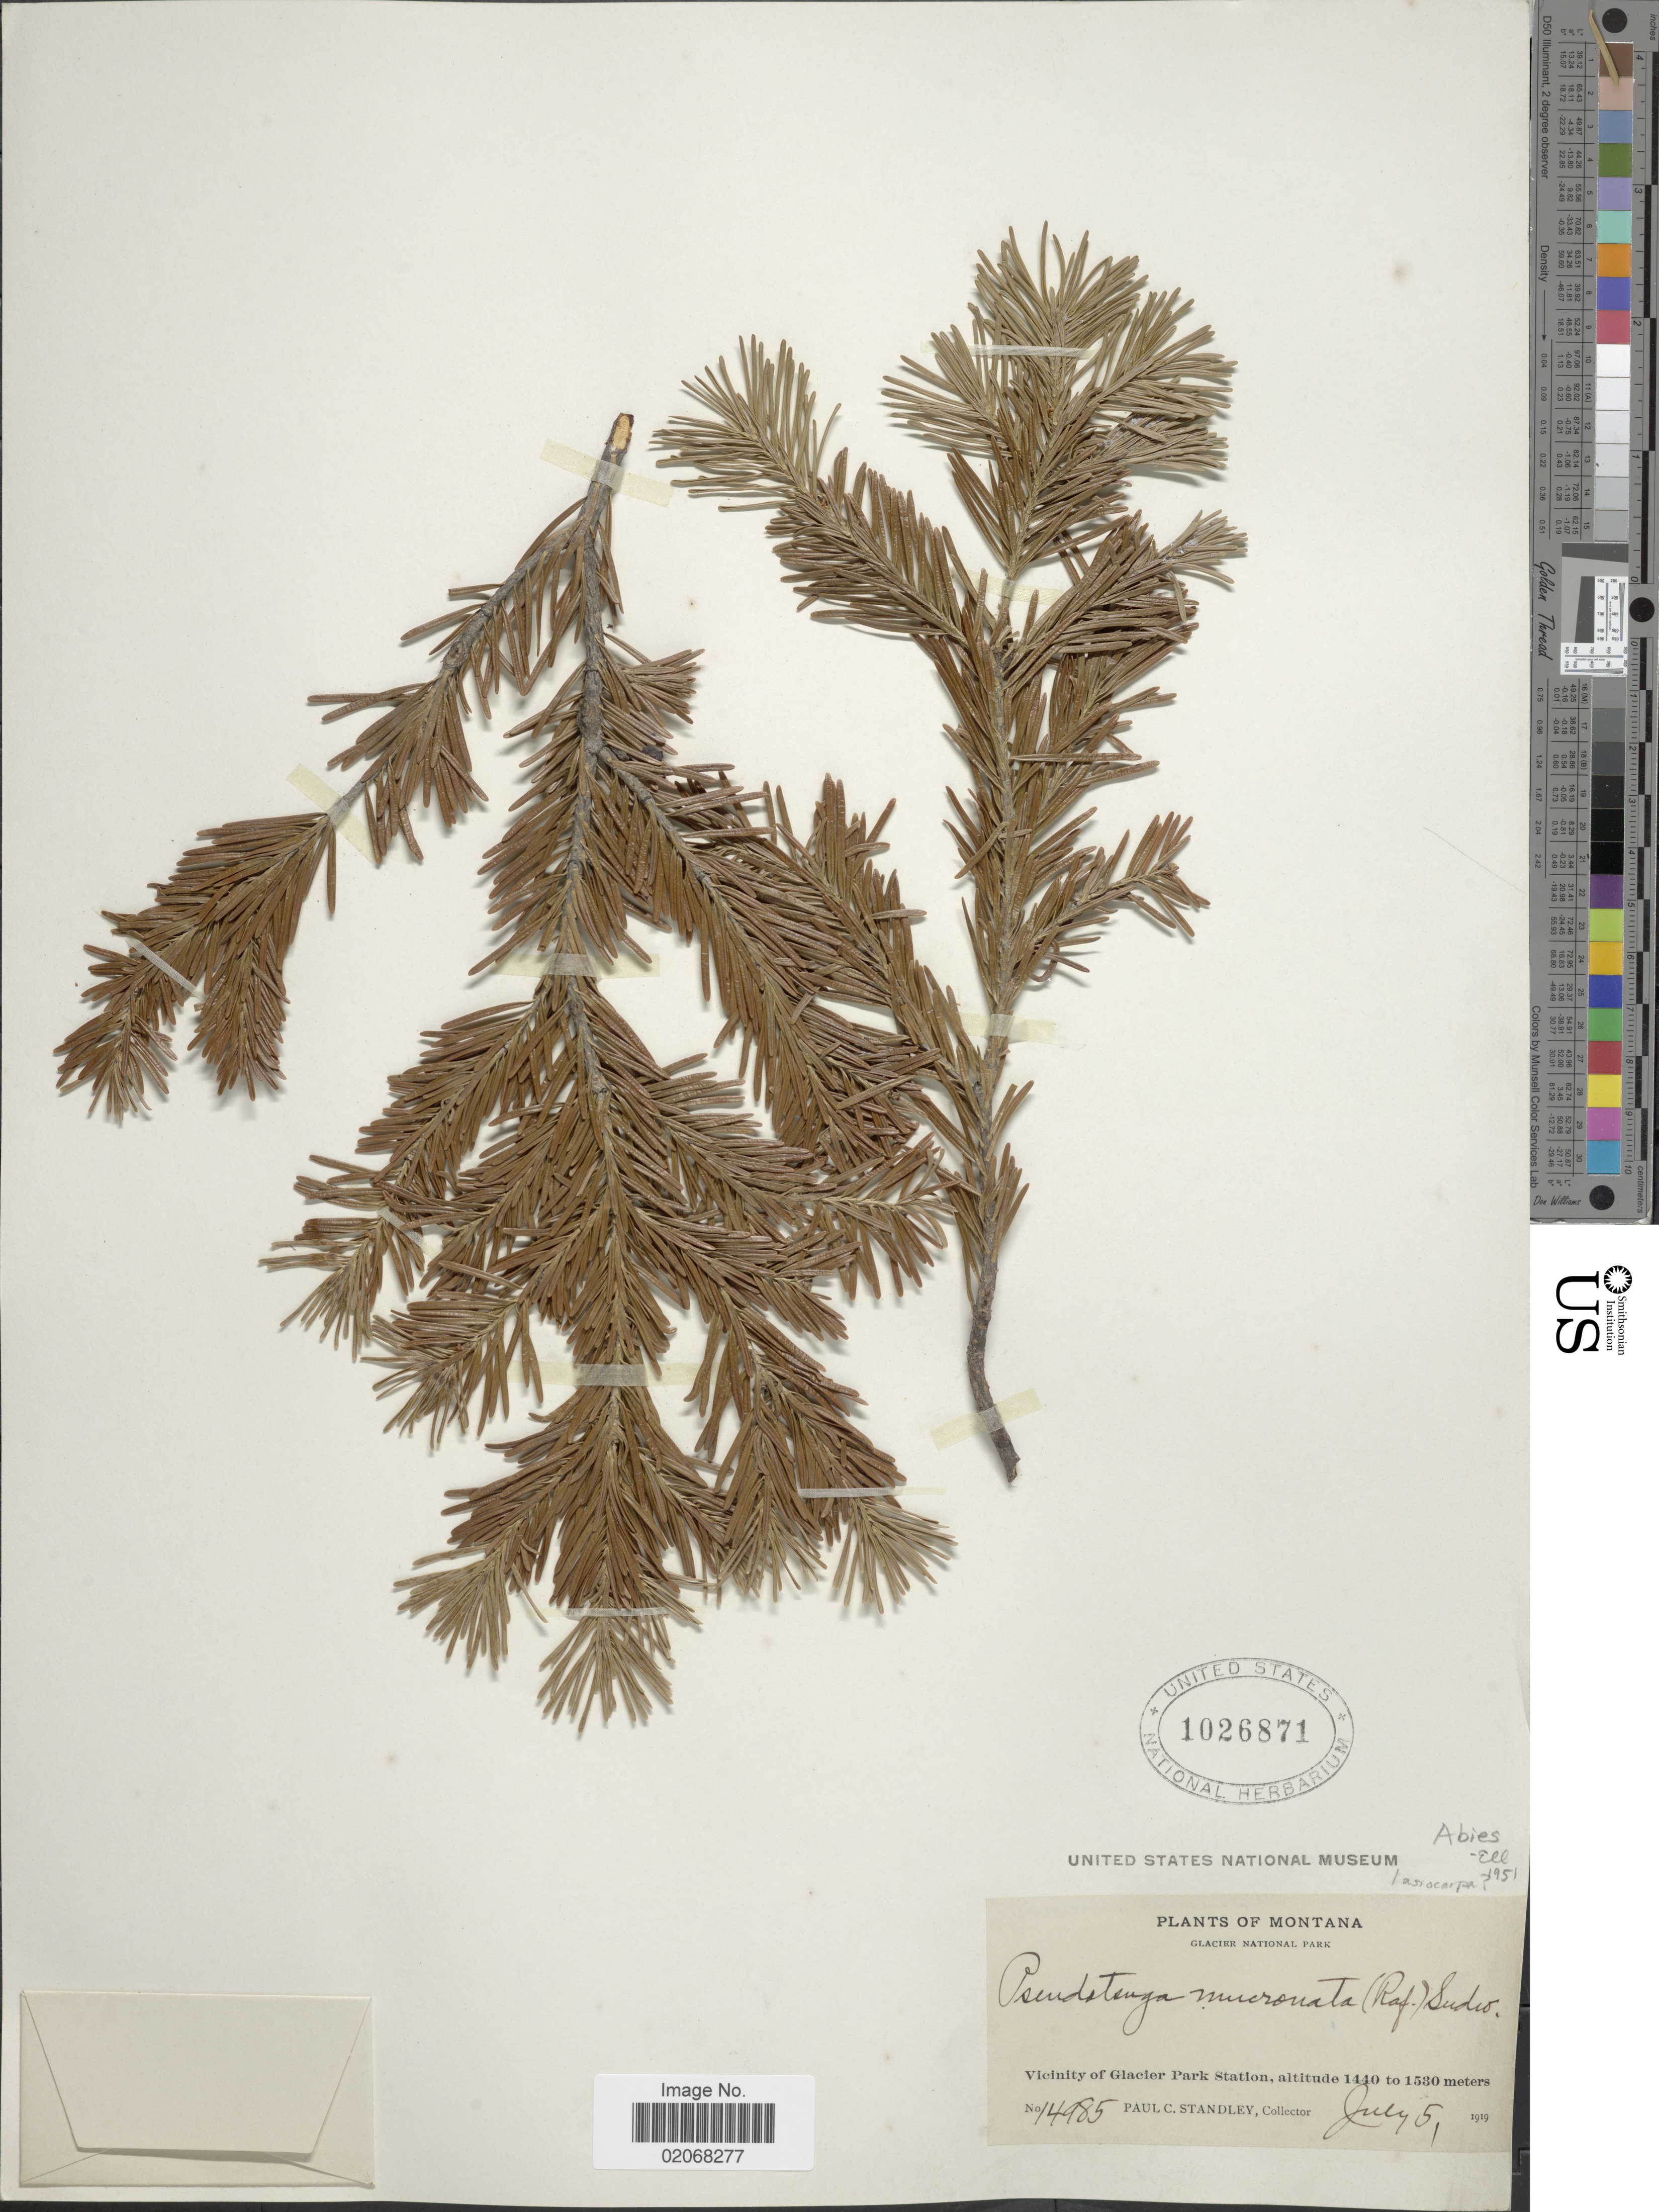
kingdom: Plantae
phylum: Tracheophyta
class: Pinopsida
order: Pinales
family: Pinaceae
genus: Abies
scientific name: Abies lasiocarpa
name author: (Hook.) Nutt.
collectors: P. C. Standley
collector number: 14985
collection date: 1919-07-05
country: United States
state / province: Montana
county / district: Glacier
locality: Glacier National Park, Vicinity of Glacier Park Station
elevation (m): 1440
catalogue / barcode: US 1026871